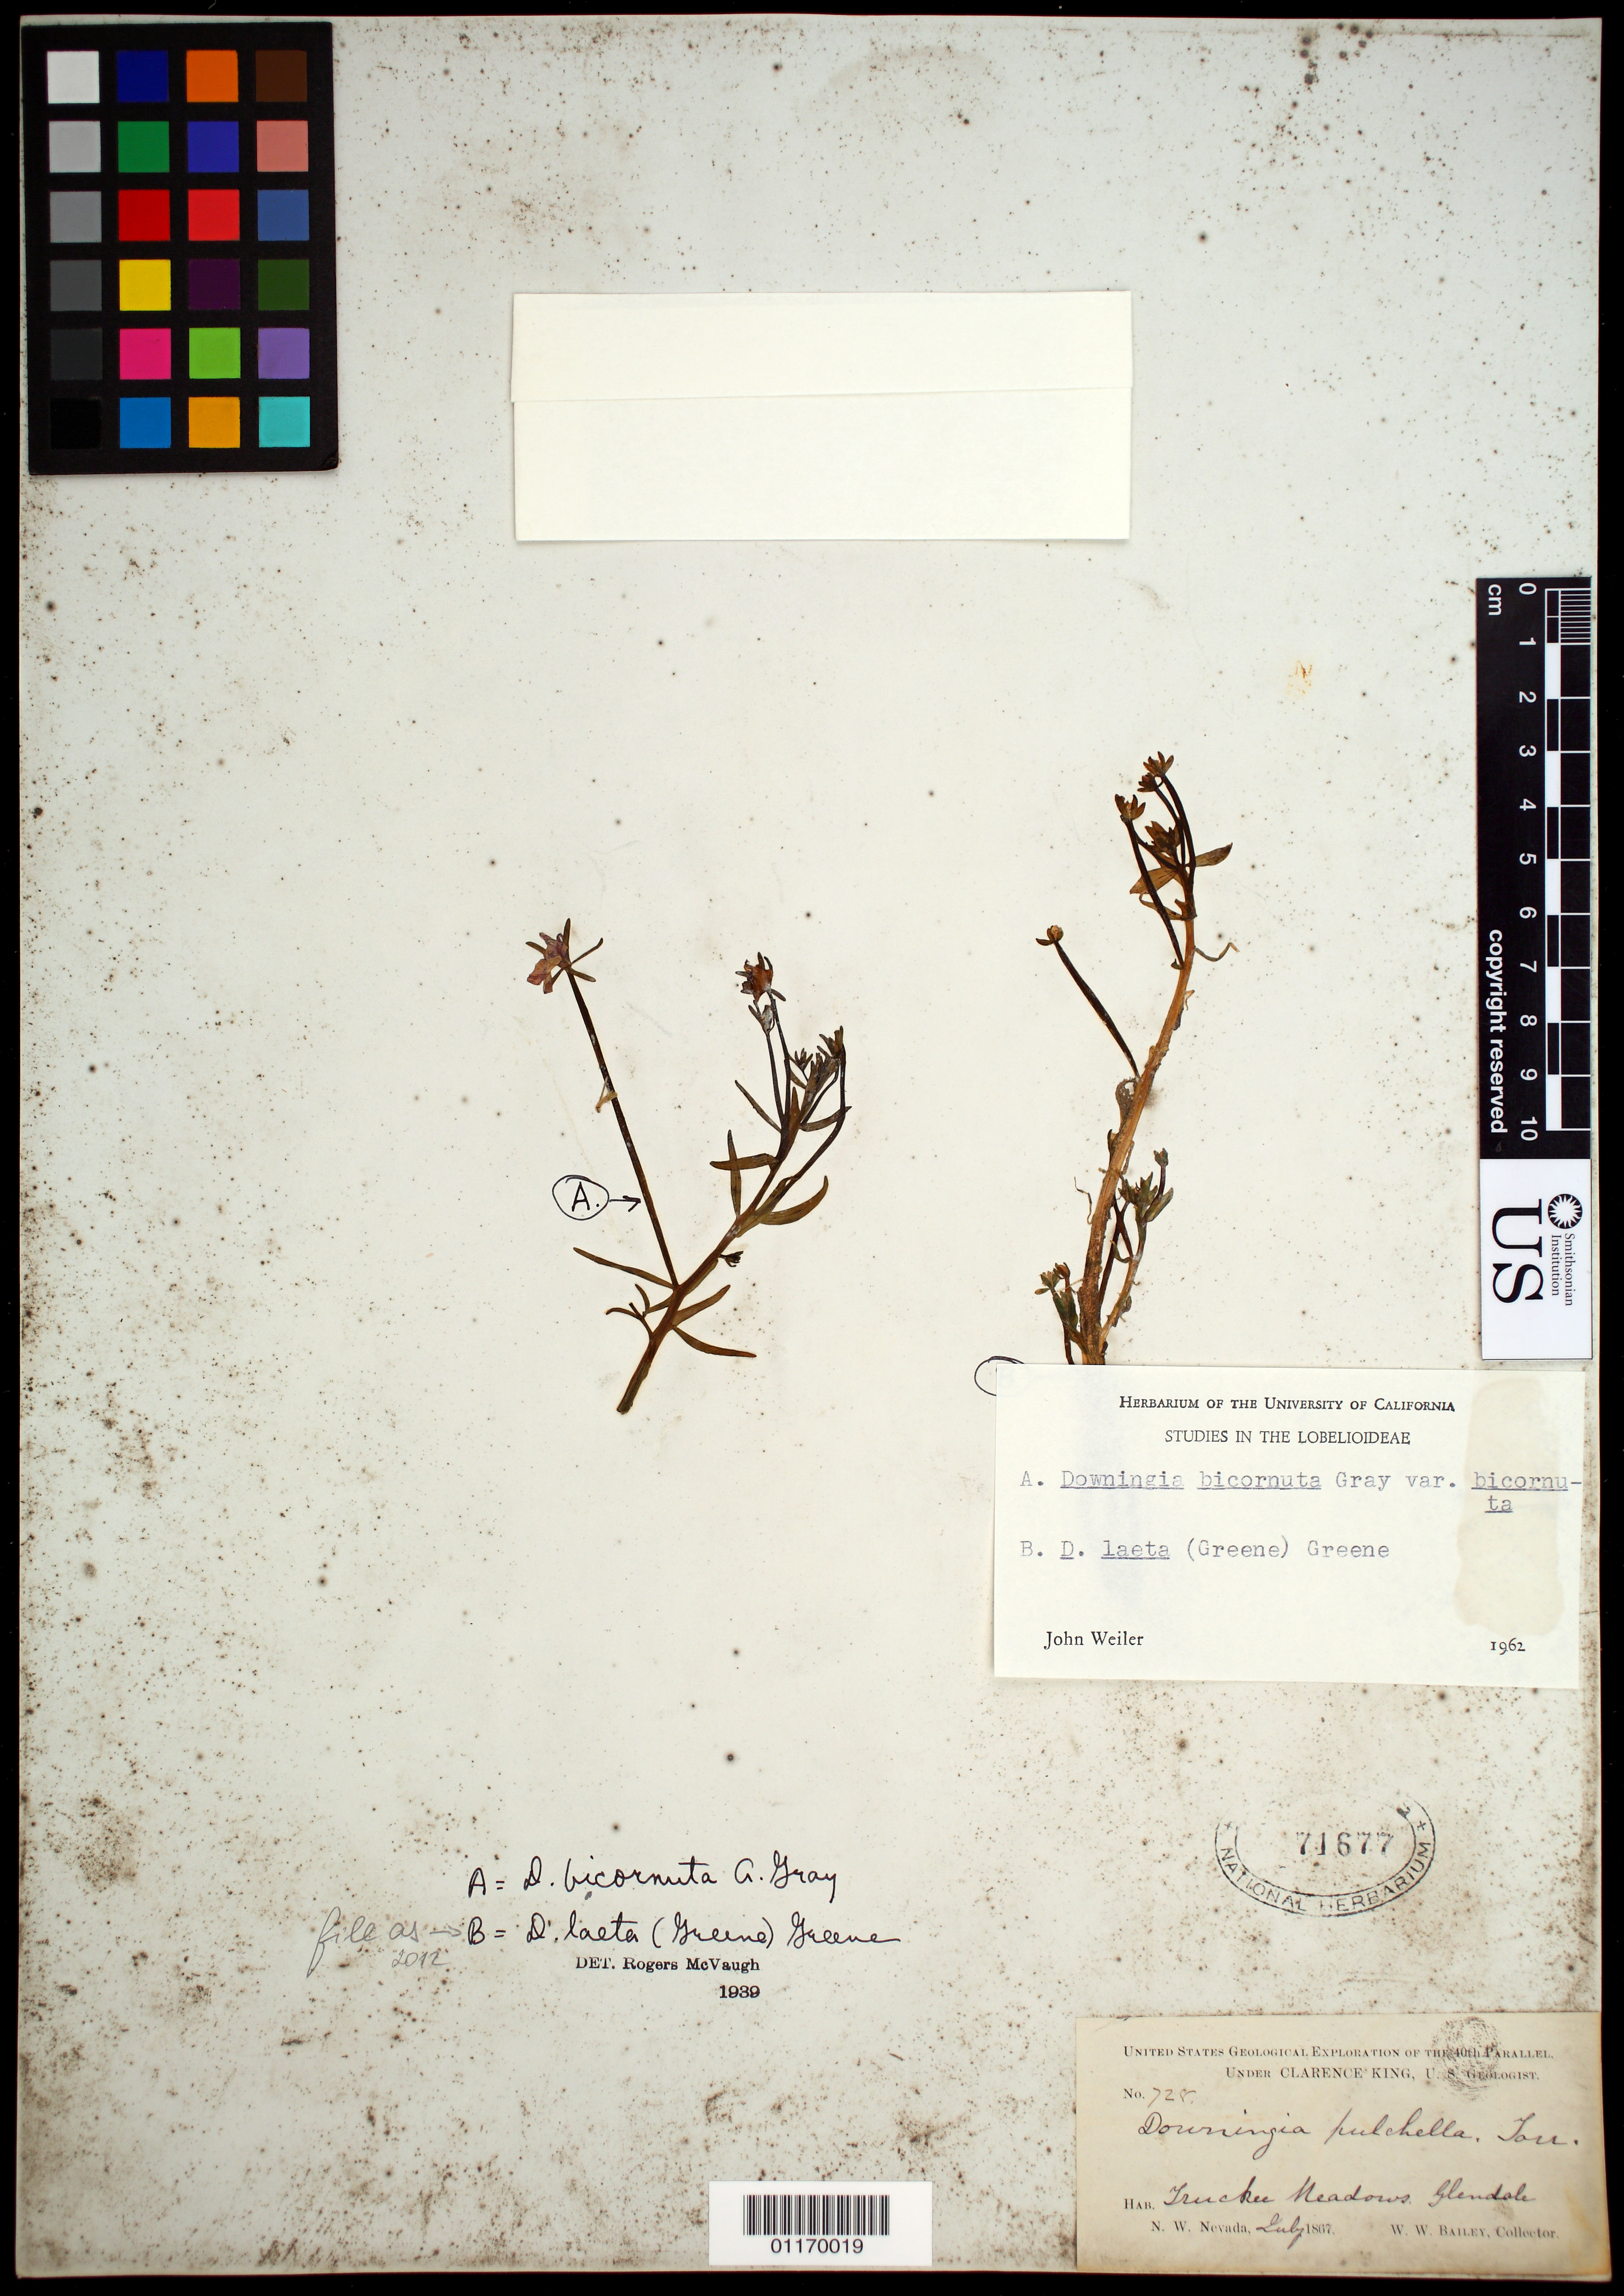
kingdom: Plantae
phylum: Tracheophyta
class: Magnoliopsida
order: Asterales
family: Campanulaceae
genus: Downingia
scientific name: Downingia laeta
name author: Greene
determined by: Weiler, John H.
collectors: W. W. Bailey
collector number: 728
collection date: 1867-07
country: United States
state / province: Nevada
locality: Truckee Meadows. Glendale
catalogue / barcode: US 71677